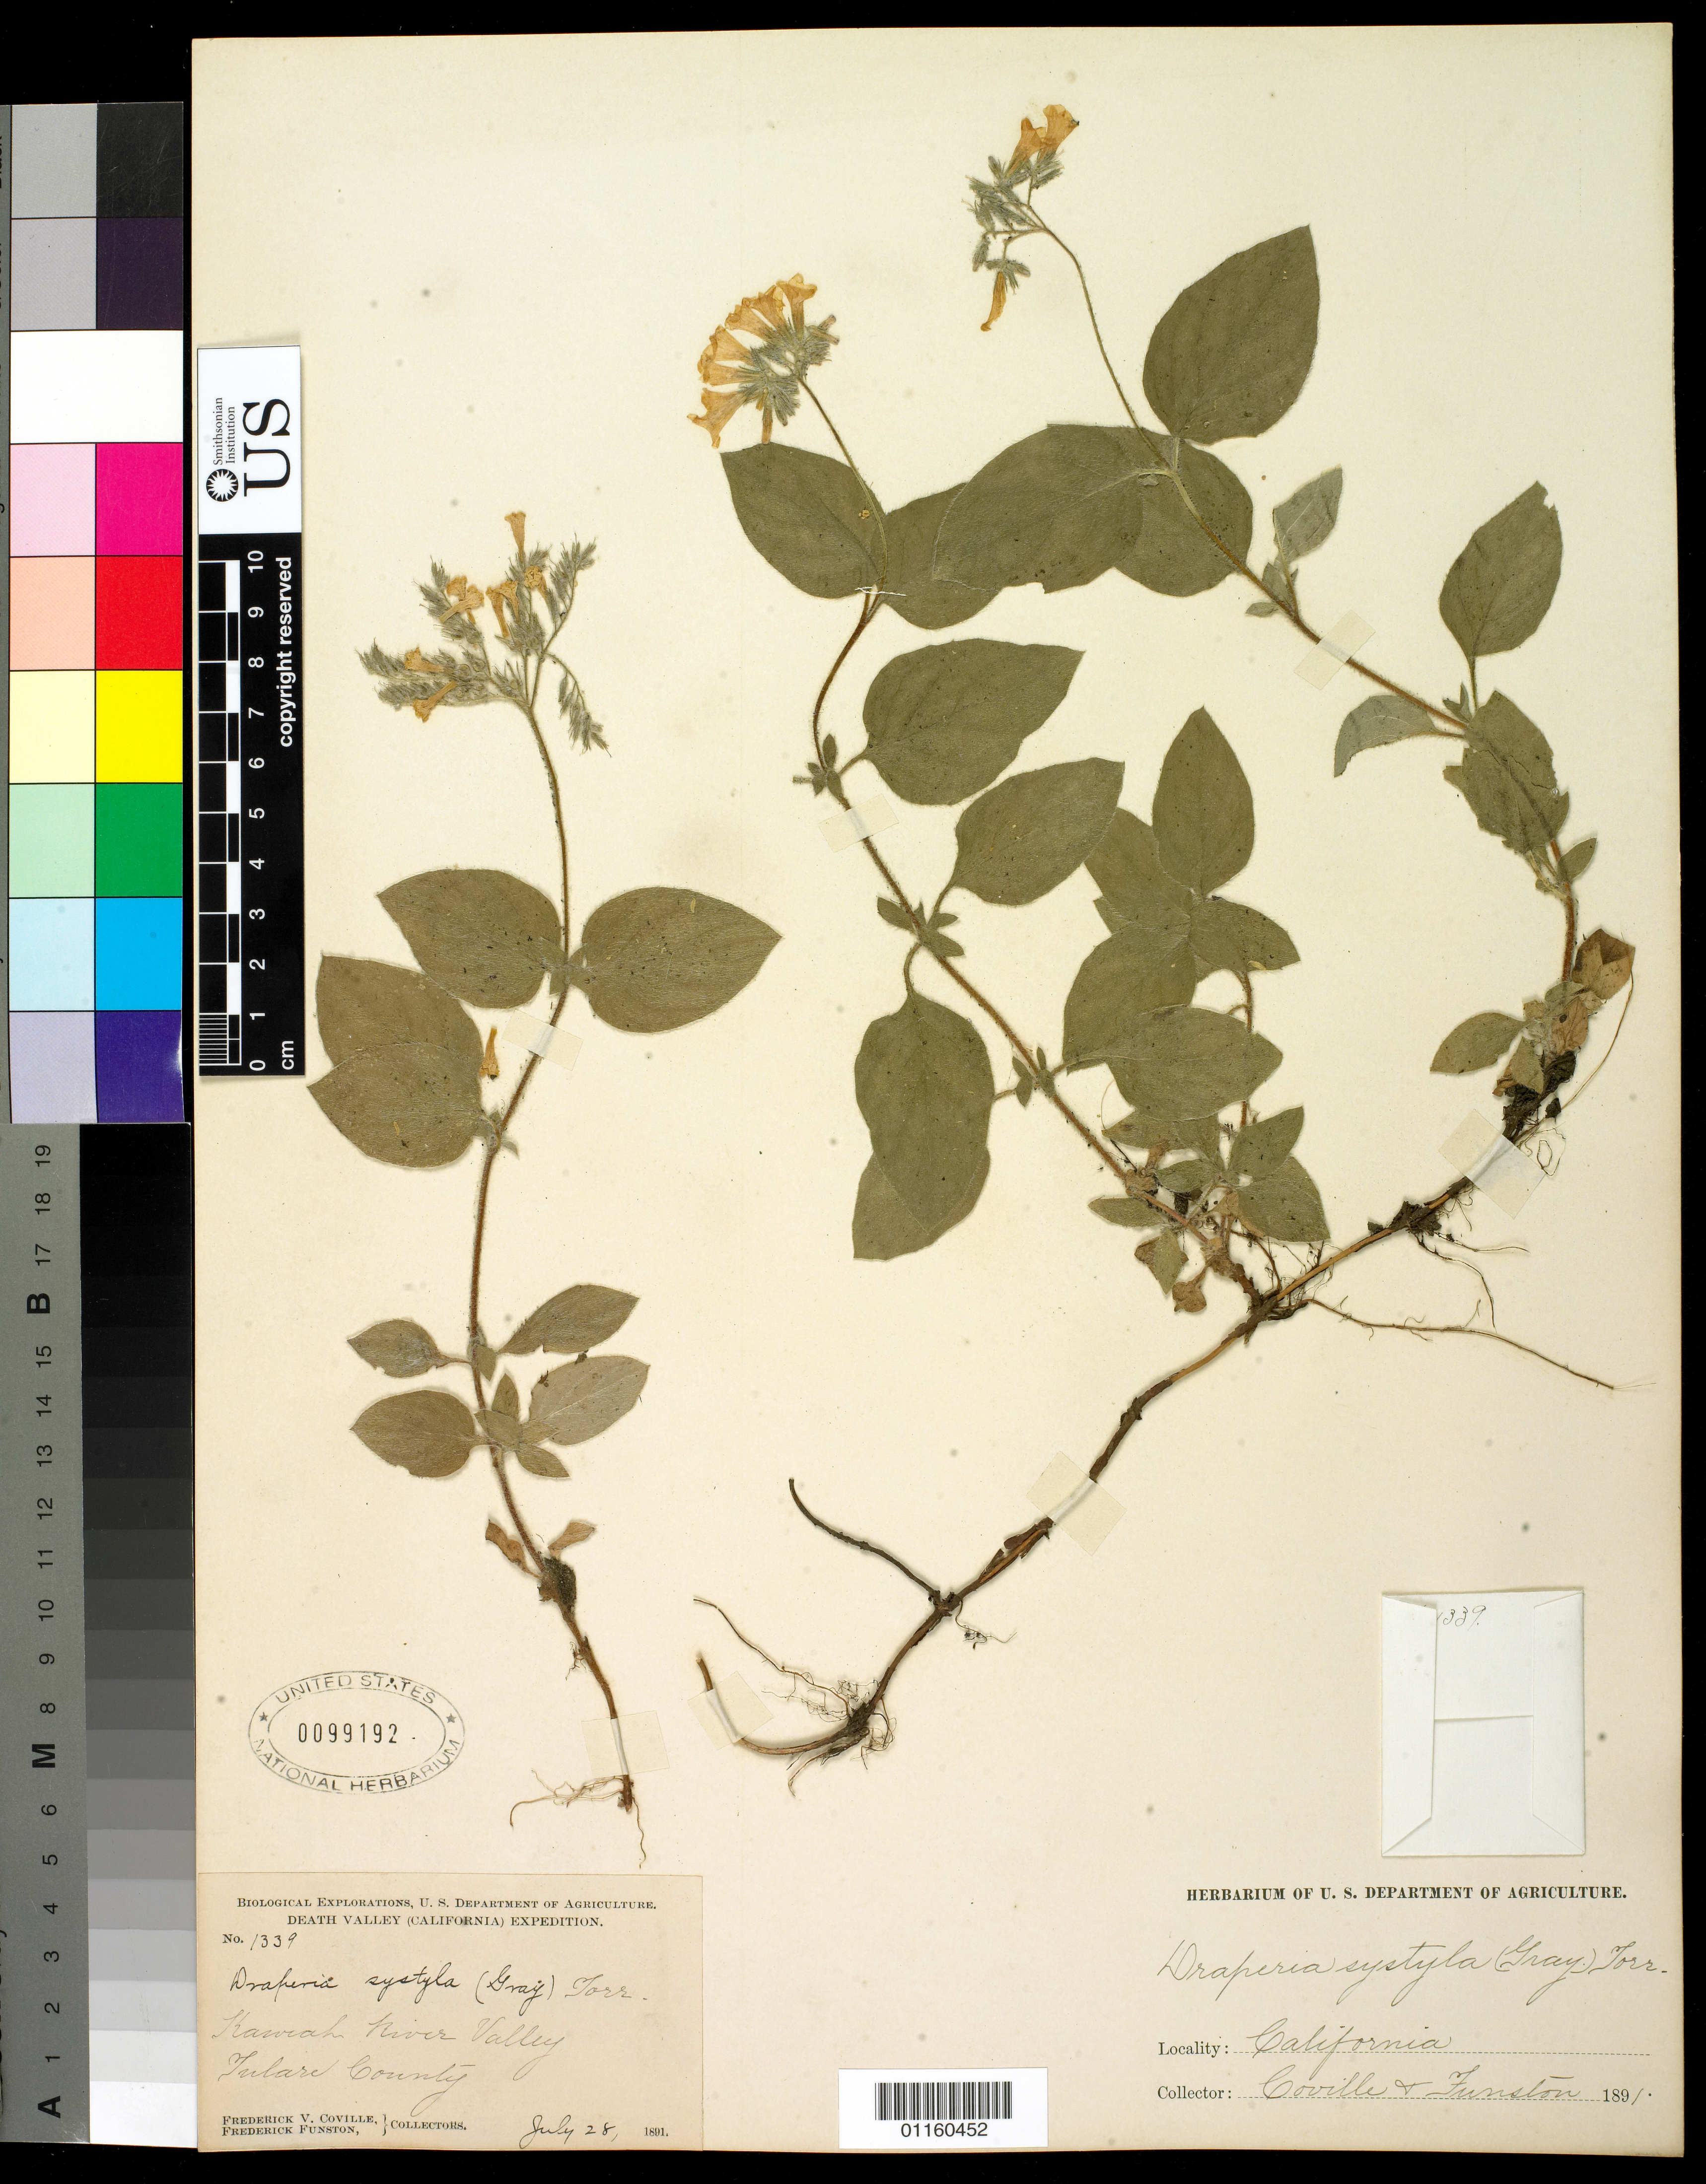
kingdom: Plantae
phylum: Tracheophyta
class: Magnoliopsida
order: Boraginales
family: Hydrophyllaceae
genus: Draperia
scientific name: Draperia systyla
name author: (A. Gray) Torr.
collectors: F. V. Coville & F. Funston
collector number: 1339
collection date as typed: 28 Jul 1891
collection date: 1891-07-28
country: United States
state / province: California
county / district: Tulare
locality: Kaweah River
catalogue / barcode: US 99192